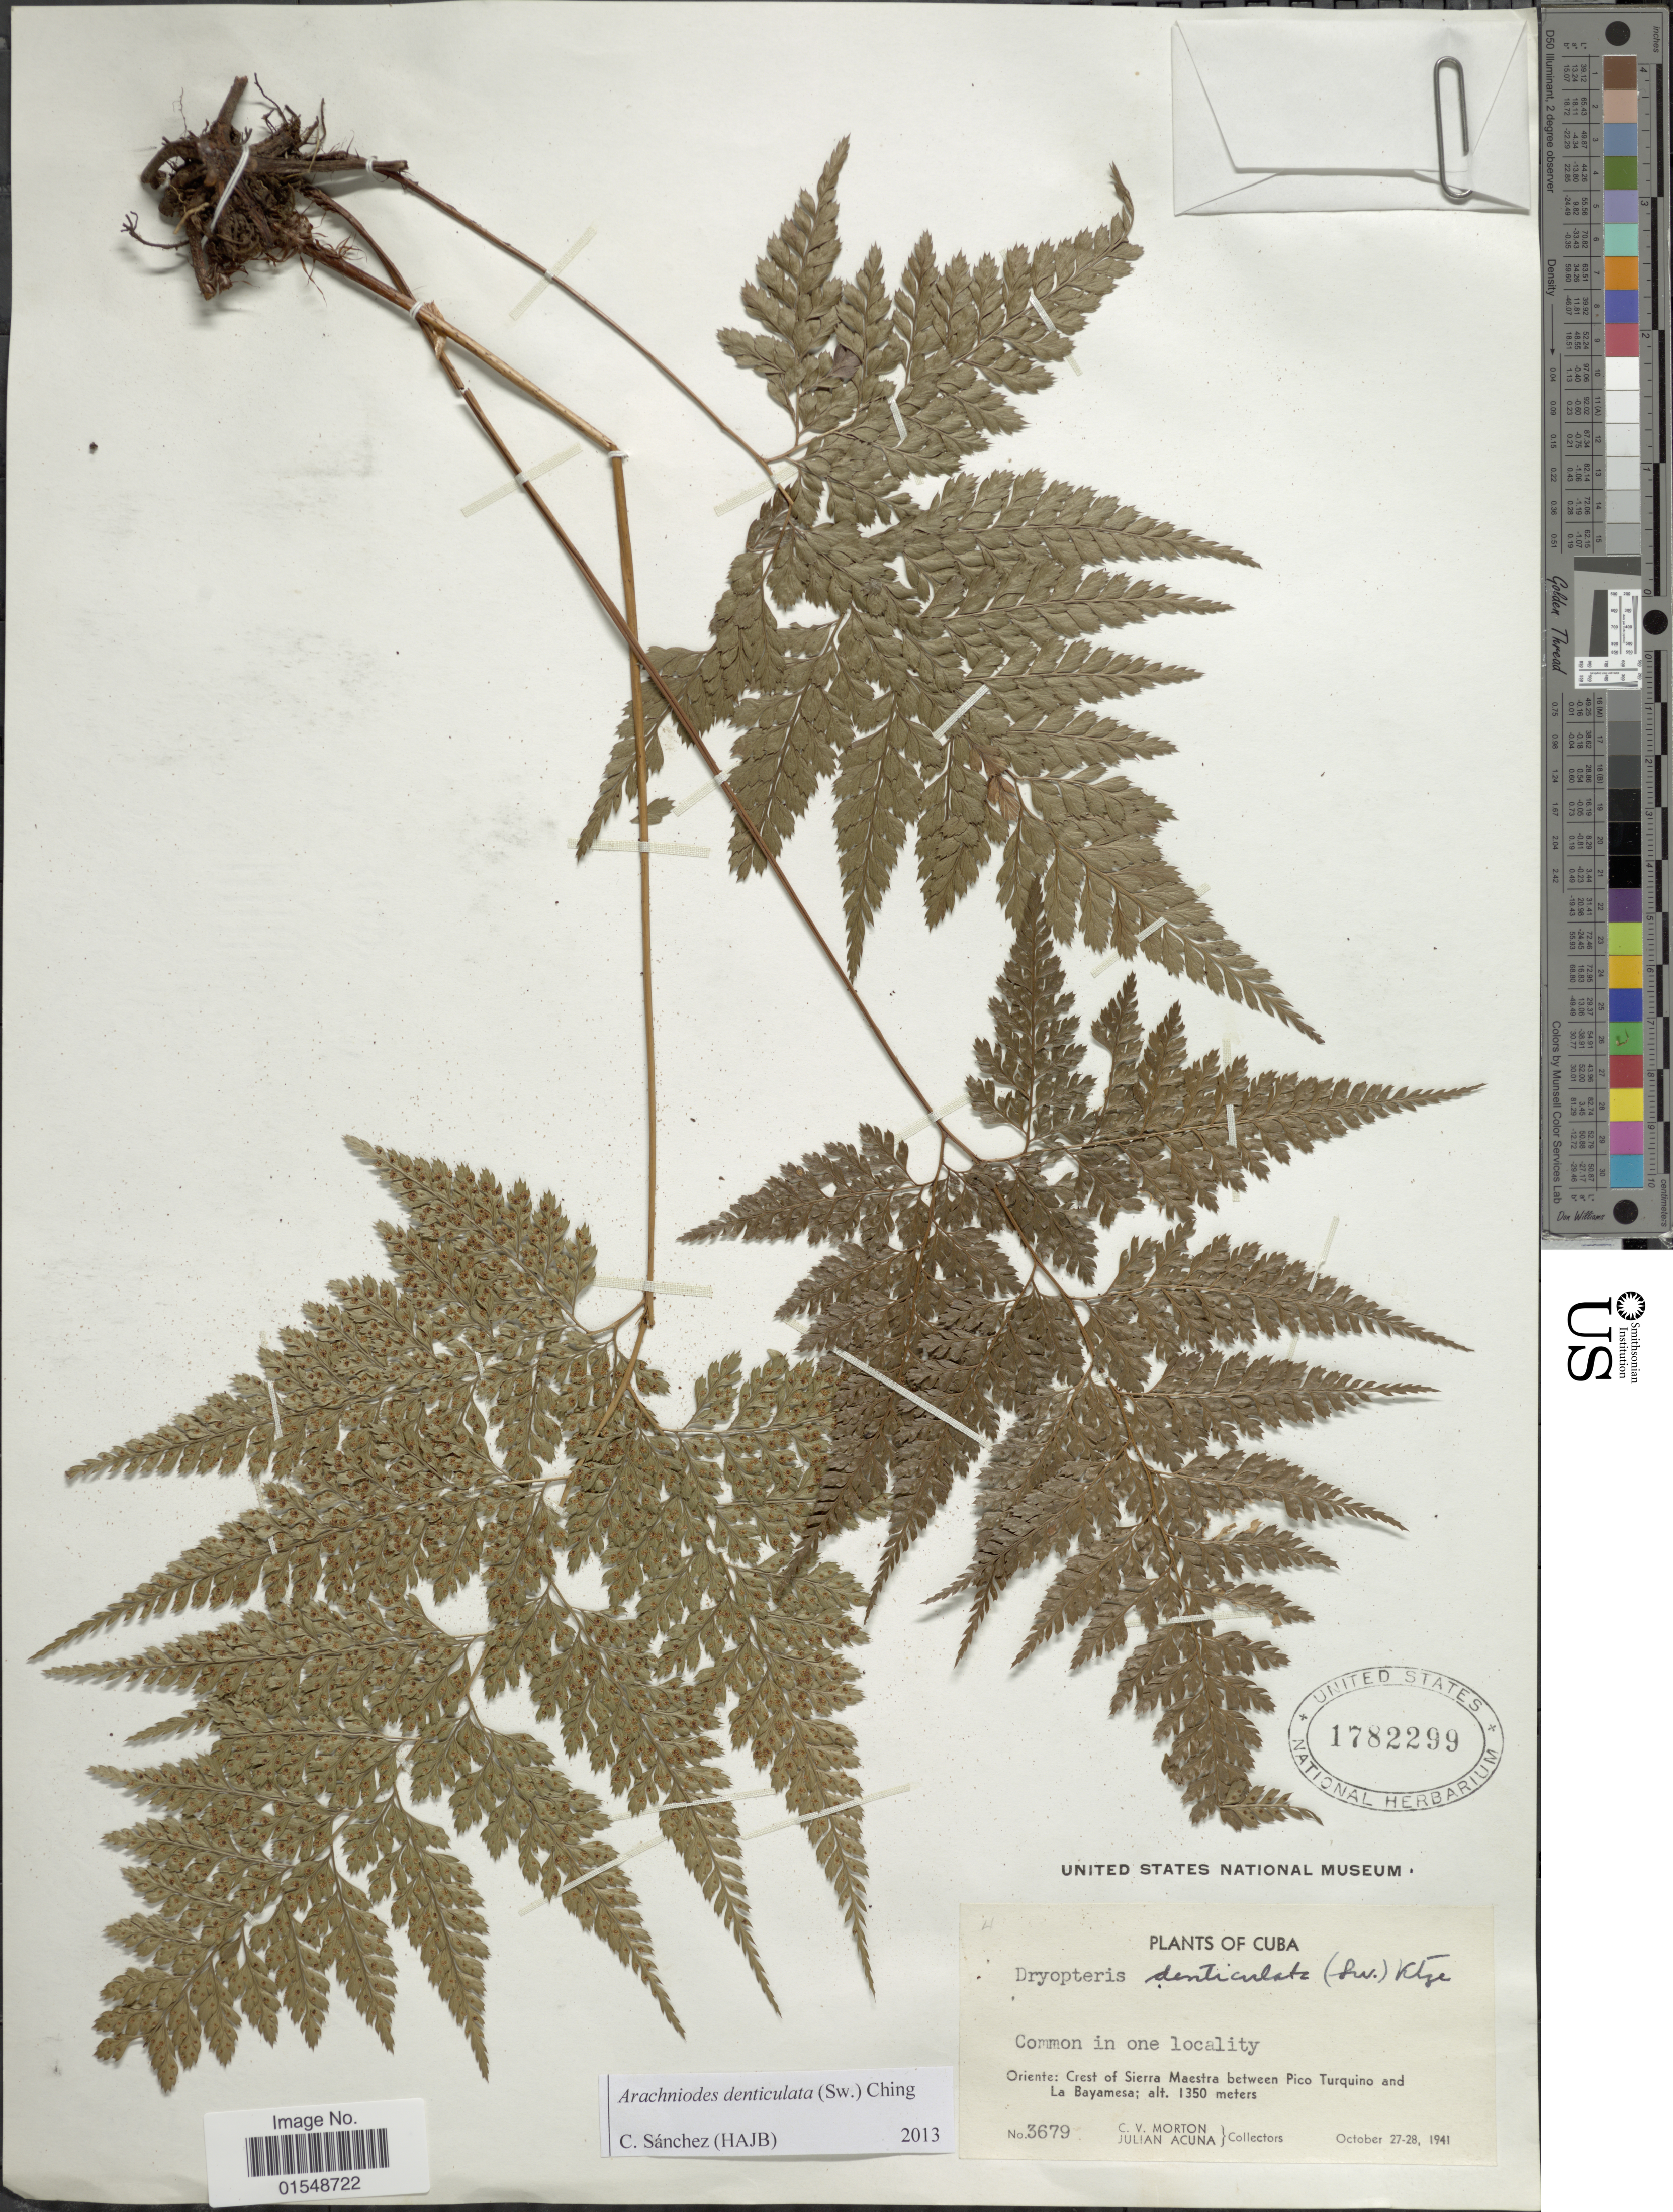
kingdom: Plantae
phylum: Tracheophyta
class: Polypodiopsida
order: Polypodiales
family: Dryopteridaceae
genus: Arachniodes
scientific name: Arachniodes denticulata var. denticulata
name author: (Sw.) Ching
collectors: C. V. Morton & J. B. Acuña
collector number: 3679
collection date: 1941-10-27/1941-10-28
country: Cuba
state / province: Oriente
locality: Crest of Sierra Maestra between Pico Turquino and La Bayamesa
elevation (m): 1350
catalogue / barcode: US 1782299